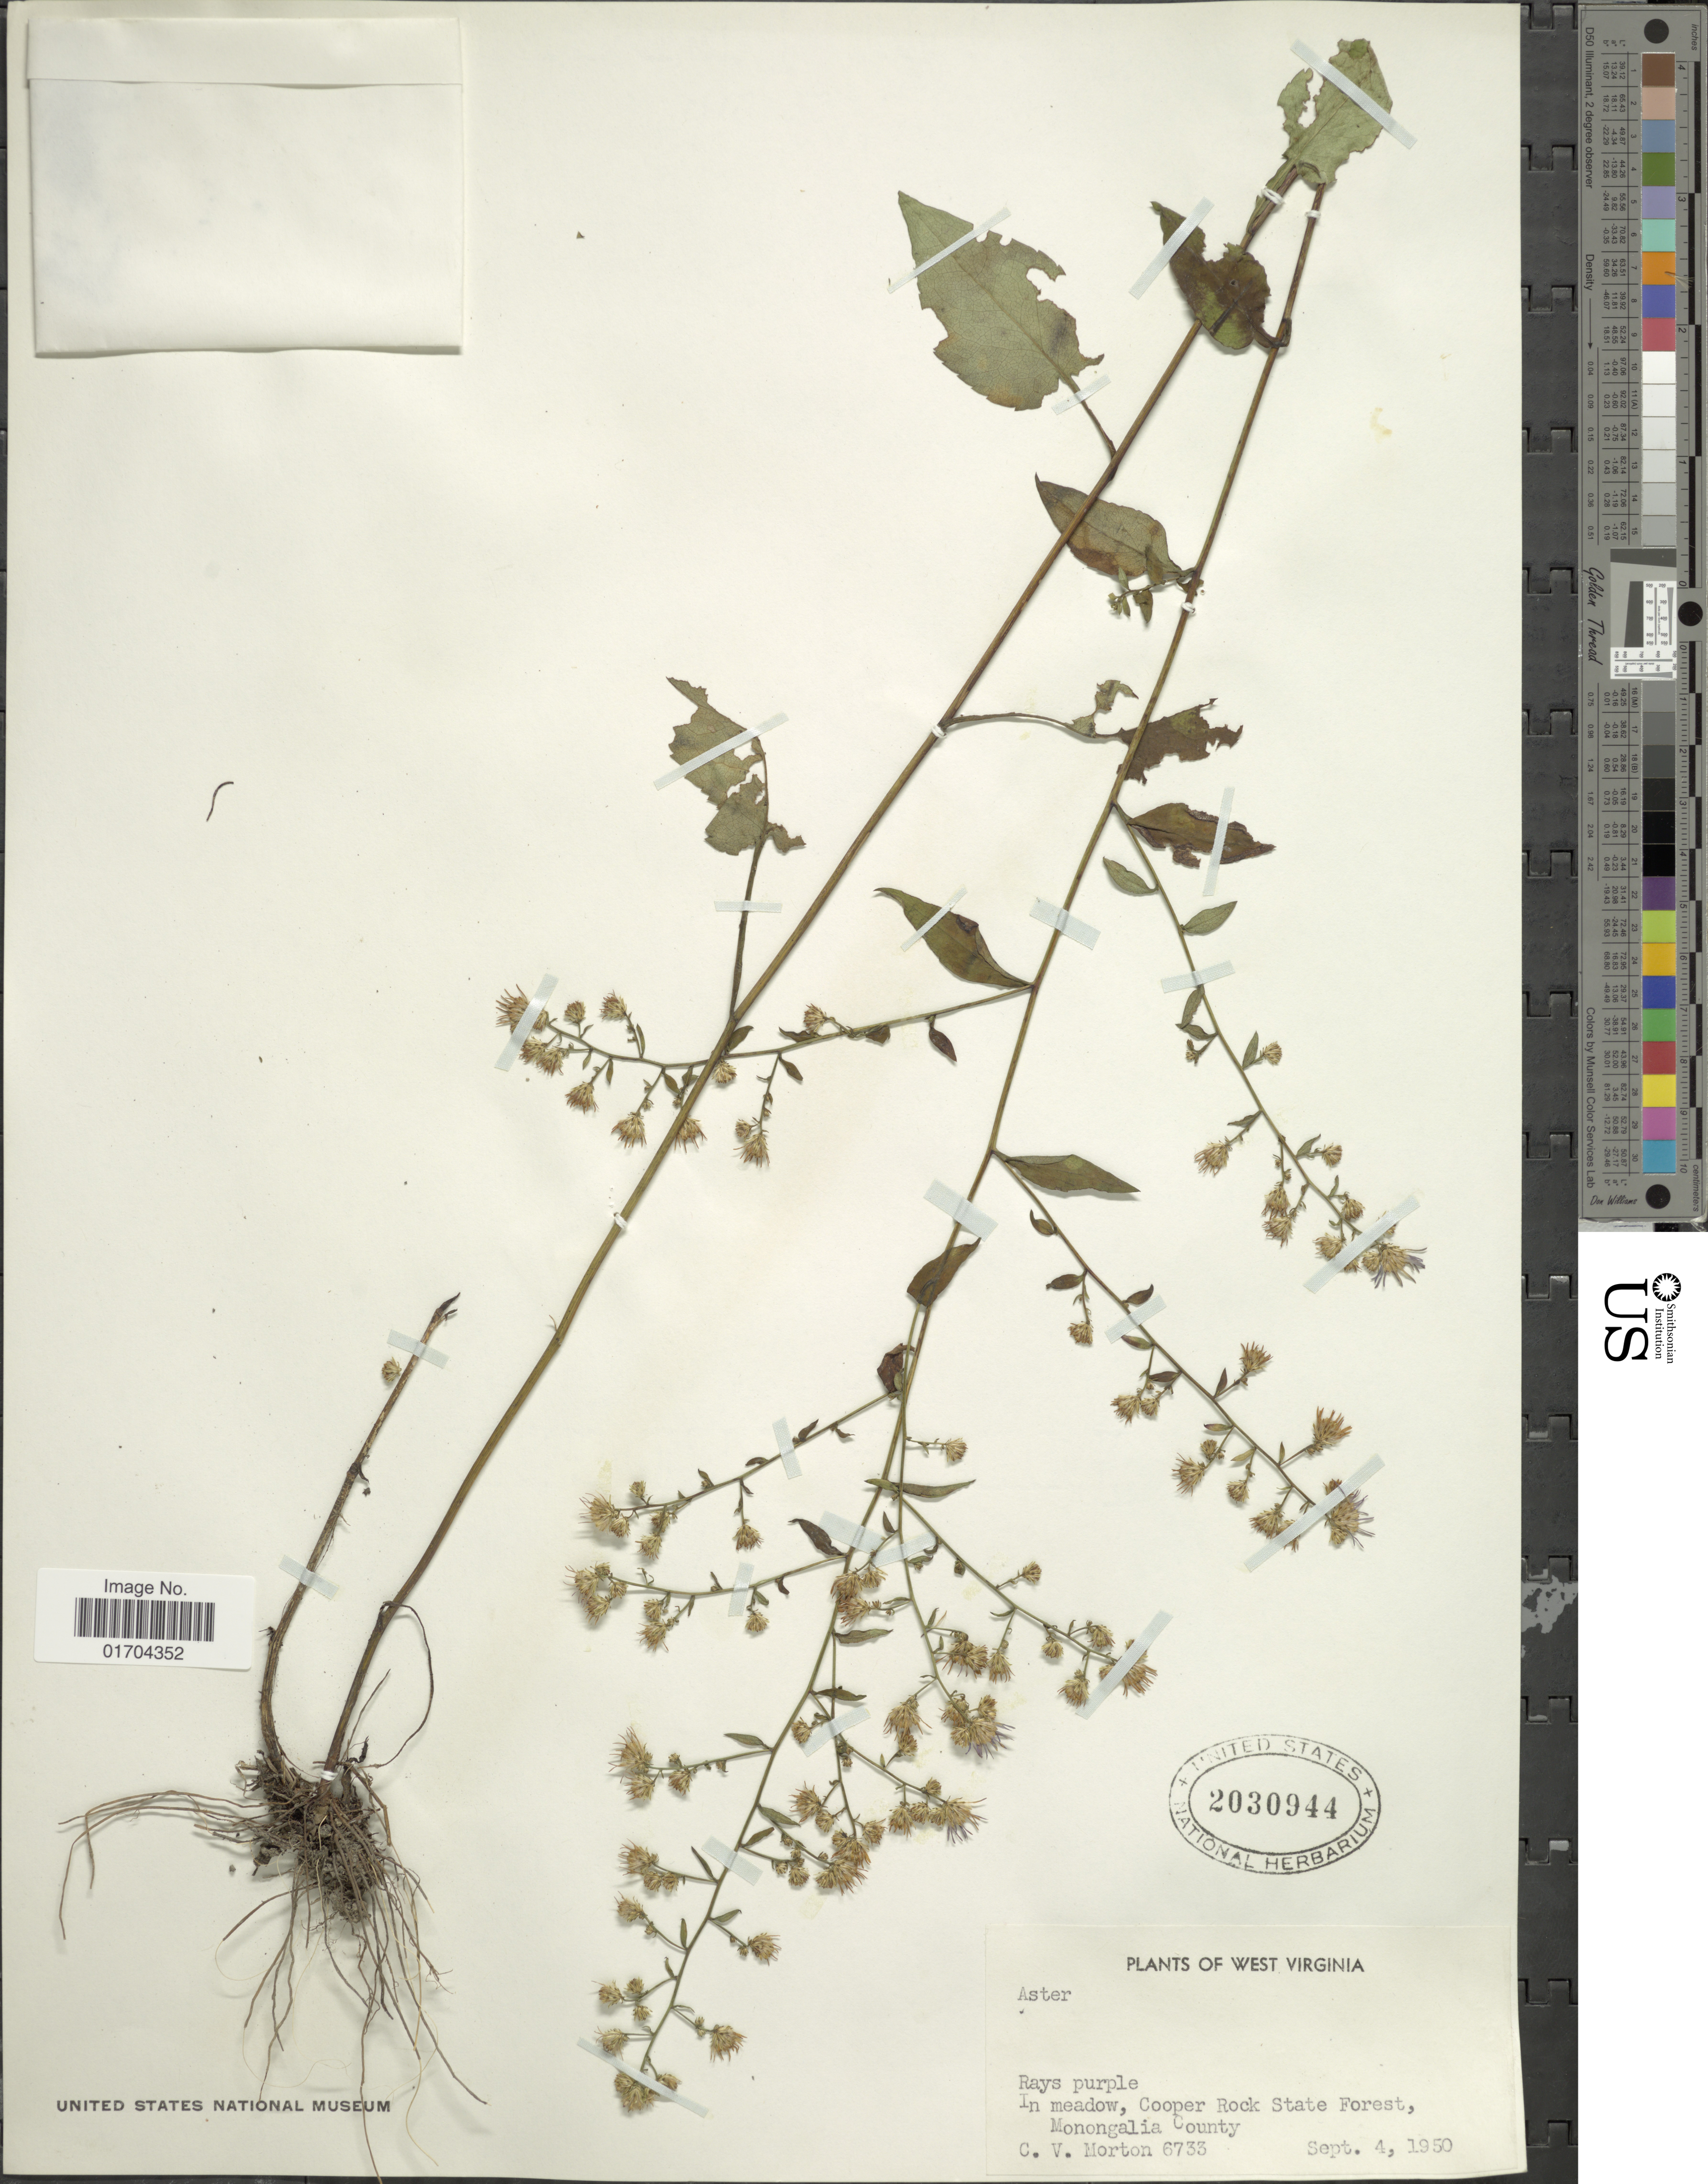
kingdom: Plantae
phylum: Tracheophyta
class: Magnoliopsida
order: Asterales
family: Asteraceae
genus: Symphyotrichum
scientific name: Symphyotrichum sp.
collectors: C. V. Morton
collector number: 6733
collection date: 1950-09-04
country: United States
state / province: West Virginia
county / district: Monongalia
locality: Cooper Rock State Forest, Monongalia County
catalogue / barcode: US 2030944